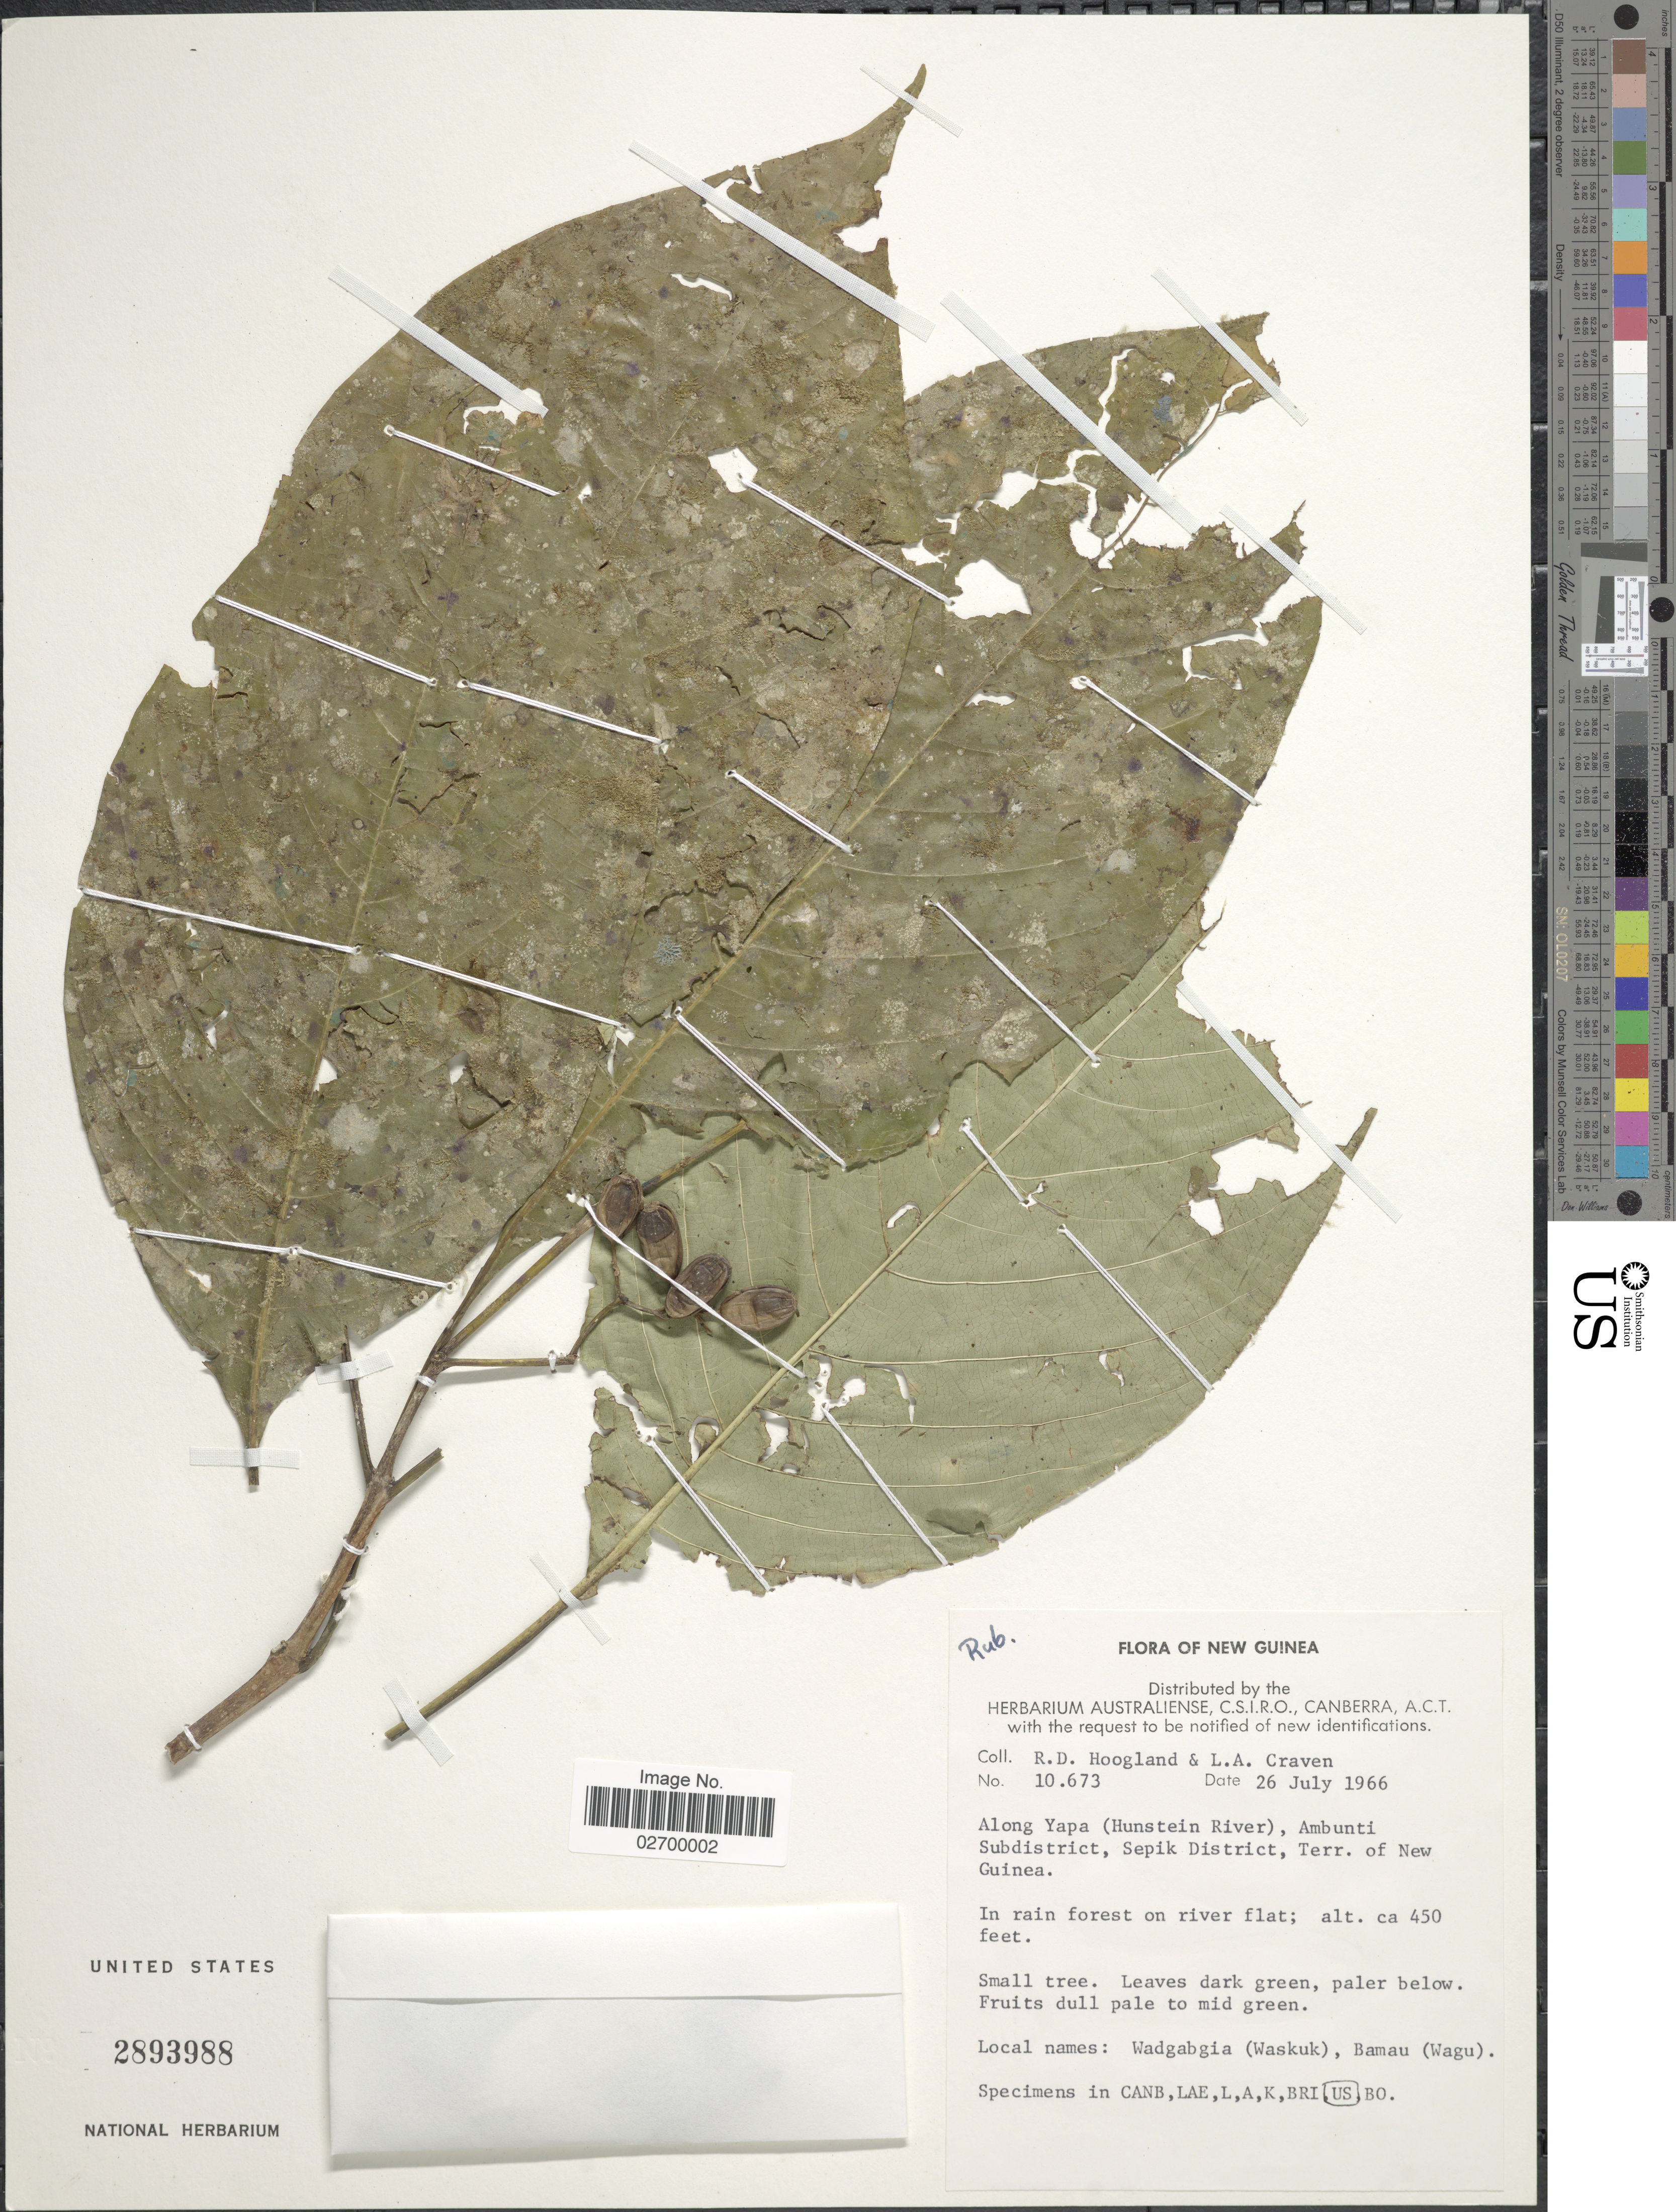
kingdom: Plantae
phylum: Tracheophyta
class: Magnoliopsida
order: Gentianales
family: Rubiaceae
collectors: R. D. Hoogland & L. A. Craven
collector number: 10673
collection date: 1966-07-26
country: Papua New Guinea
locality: New Guinea. Along Yapa (Hunstein River) Ambunti Subdistrict, Sepik District,. Terr. of New Guinea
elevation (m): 137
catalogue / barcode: US 2893988